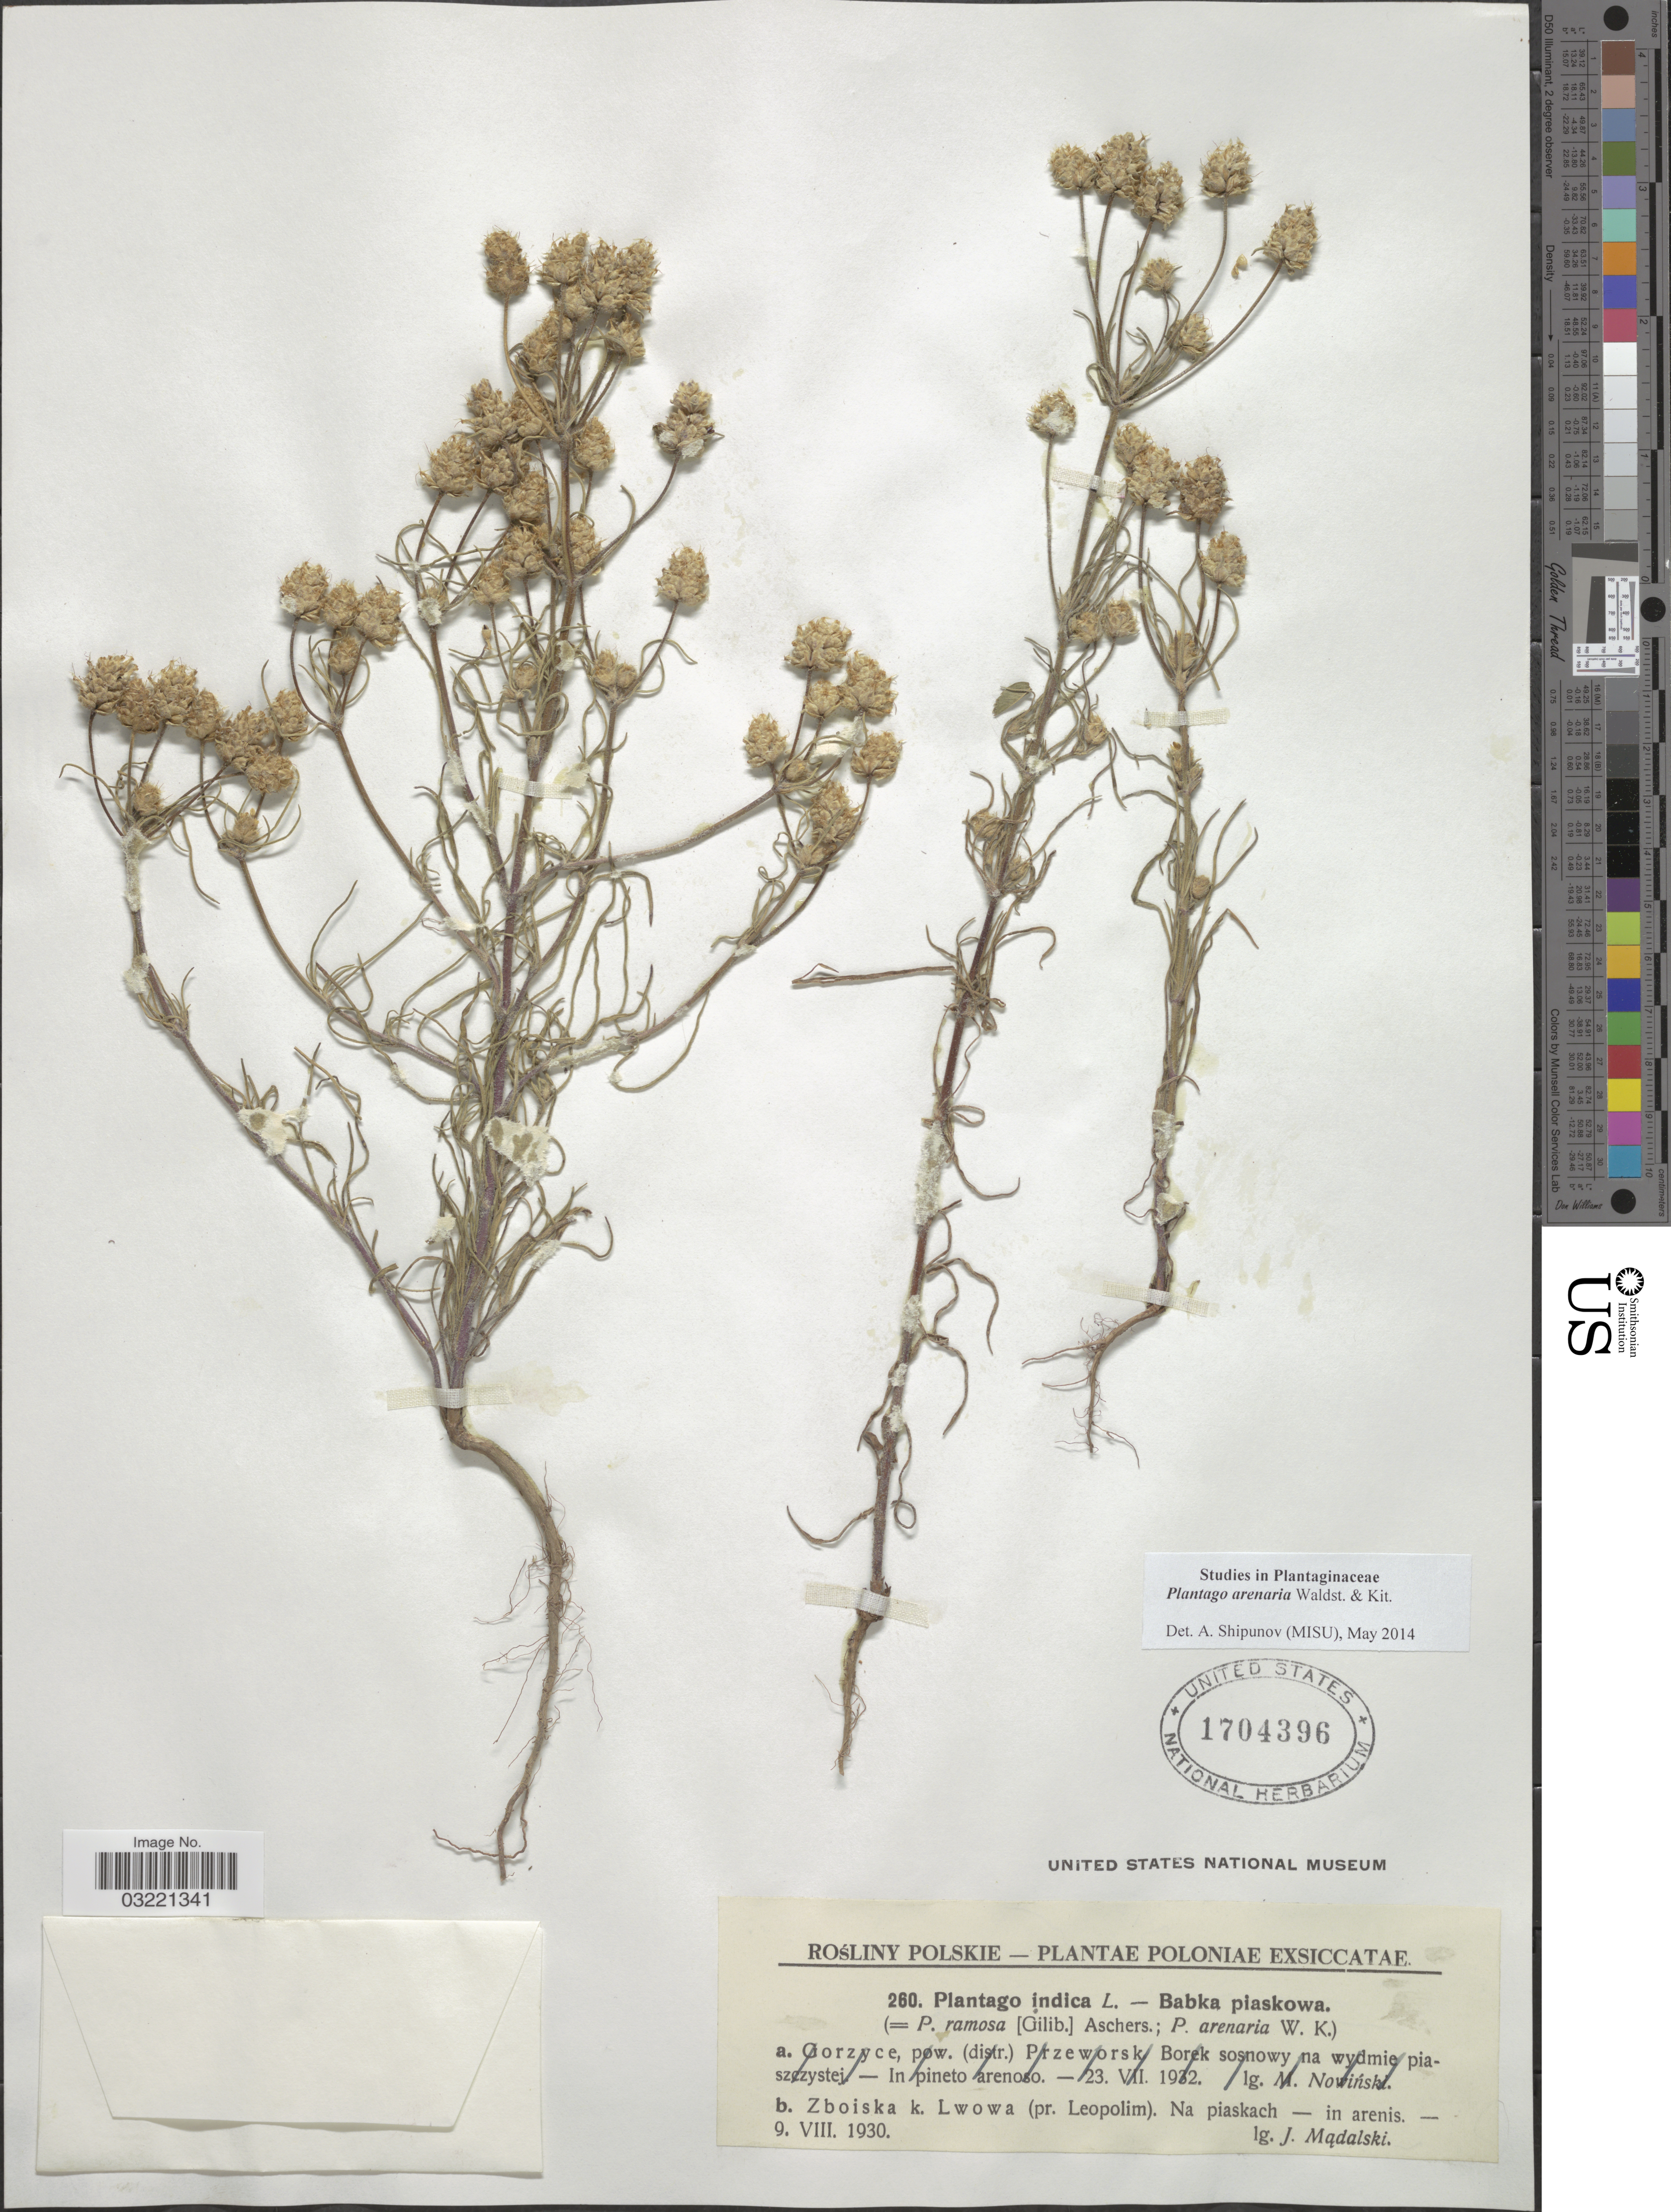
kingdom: Plantae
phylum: Tracheophyta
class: Magnoliopsida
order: Lamiales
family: Plantaginaceae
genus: Plantago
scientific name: Plantago arenaria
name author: Waldst. & Kit.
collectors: J. Madalski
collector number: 260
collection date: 1930-08-09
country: Poland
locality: Poloniæ, Zboiska k. Lwowa (pr. Leopolim). Na piaskach - in arenis.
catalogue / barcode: US 1704396